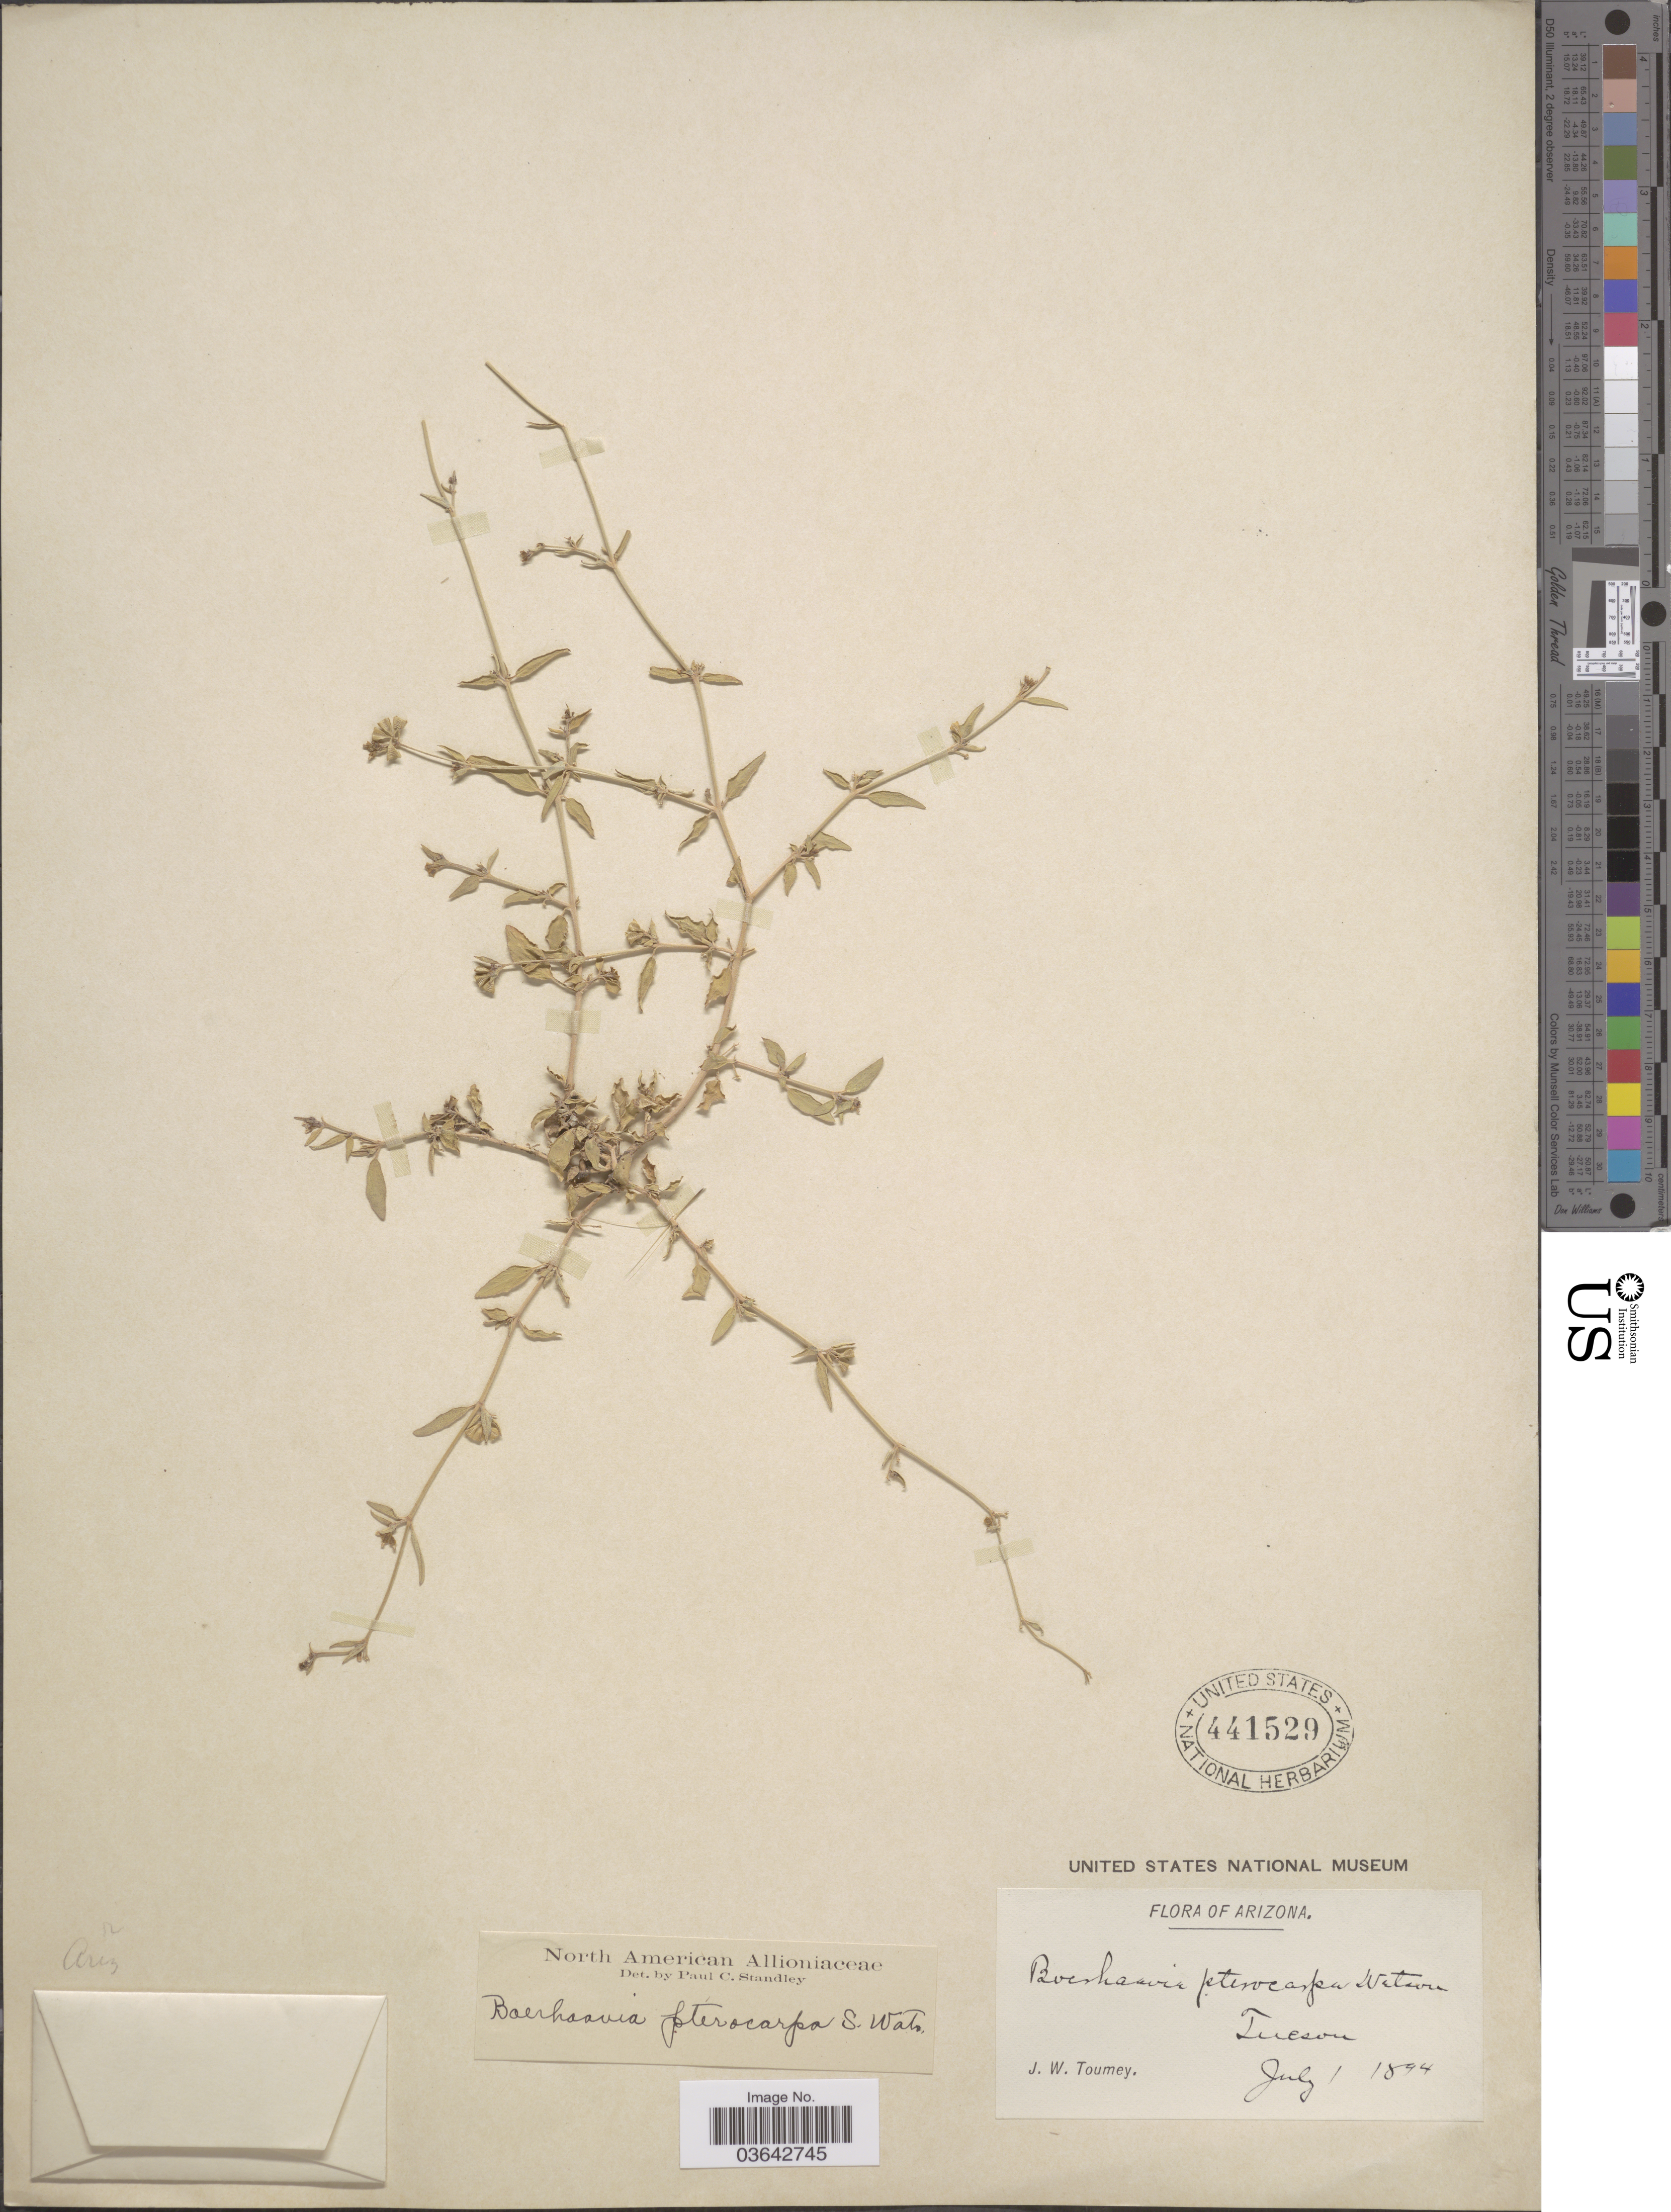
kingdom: Plantae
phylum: Tracheophyta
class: Magnoliopsida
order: Caryophyllales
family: Nyctaginaceae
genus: Boerhavia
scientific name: Boerhavia pterocarpa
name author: S. Watson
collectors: J. W. Toumey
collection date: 1894-07-01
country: United States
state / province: Arizona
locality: Tucson.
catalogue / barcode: US 441529